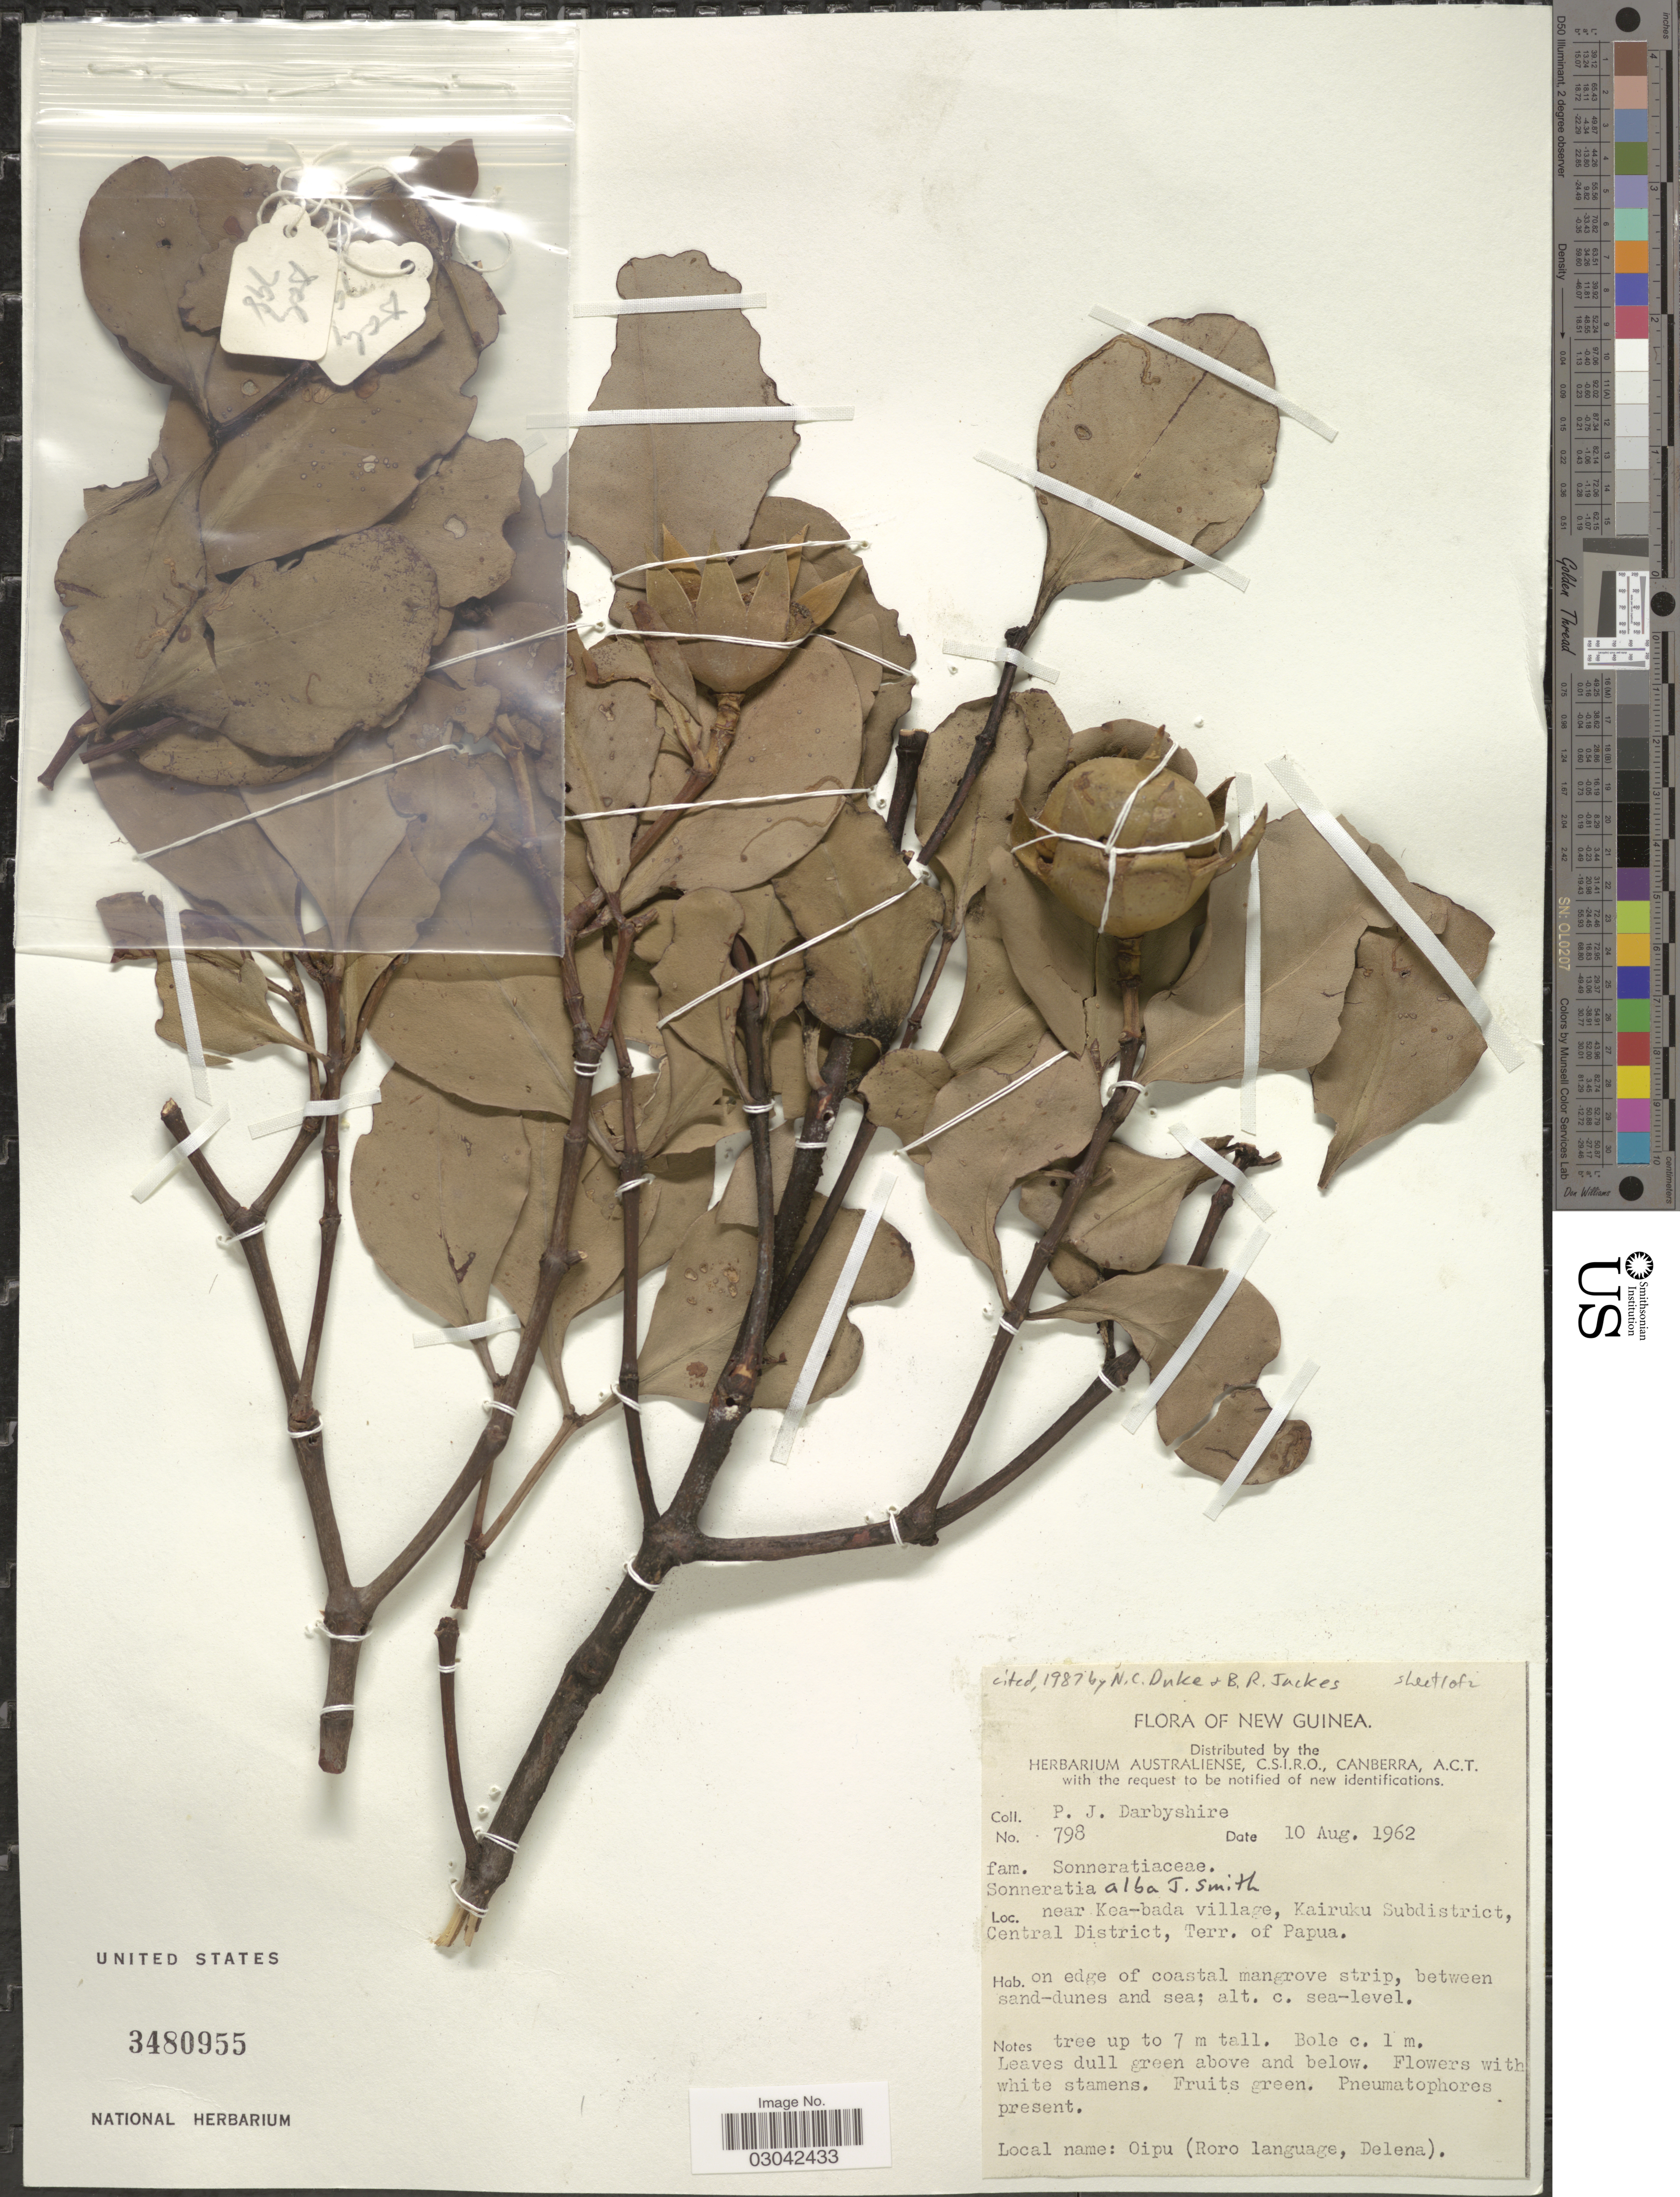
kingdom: Plantae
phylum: Tracheophyta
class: Magnoliopsida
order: Myrtales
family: Lythraceae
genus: Sonneratia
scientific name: Sonneratia alba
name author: Sm.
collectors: P. Darbyshire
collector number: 798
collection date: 1962-08-10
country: Papua New Guinea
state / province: Central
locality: New Guinea. Near Kea-bada village, Kairuku Subdistrict, Central District, Terr. of Papua.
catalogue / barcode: US 3480955